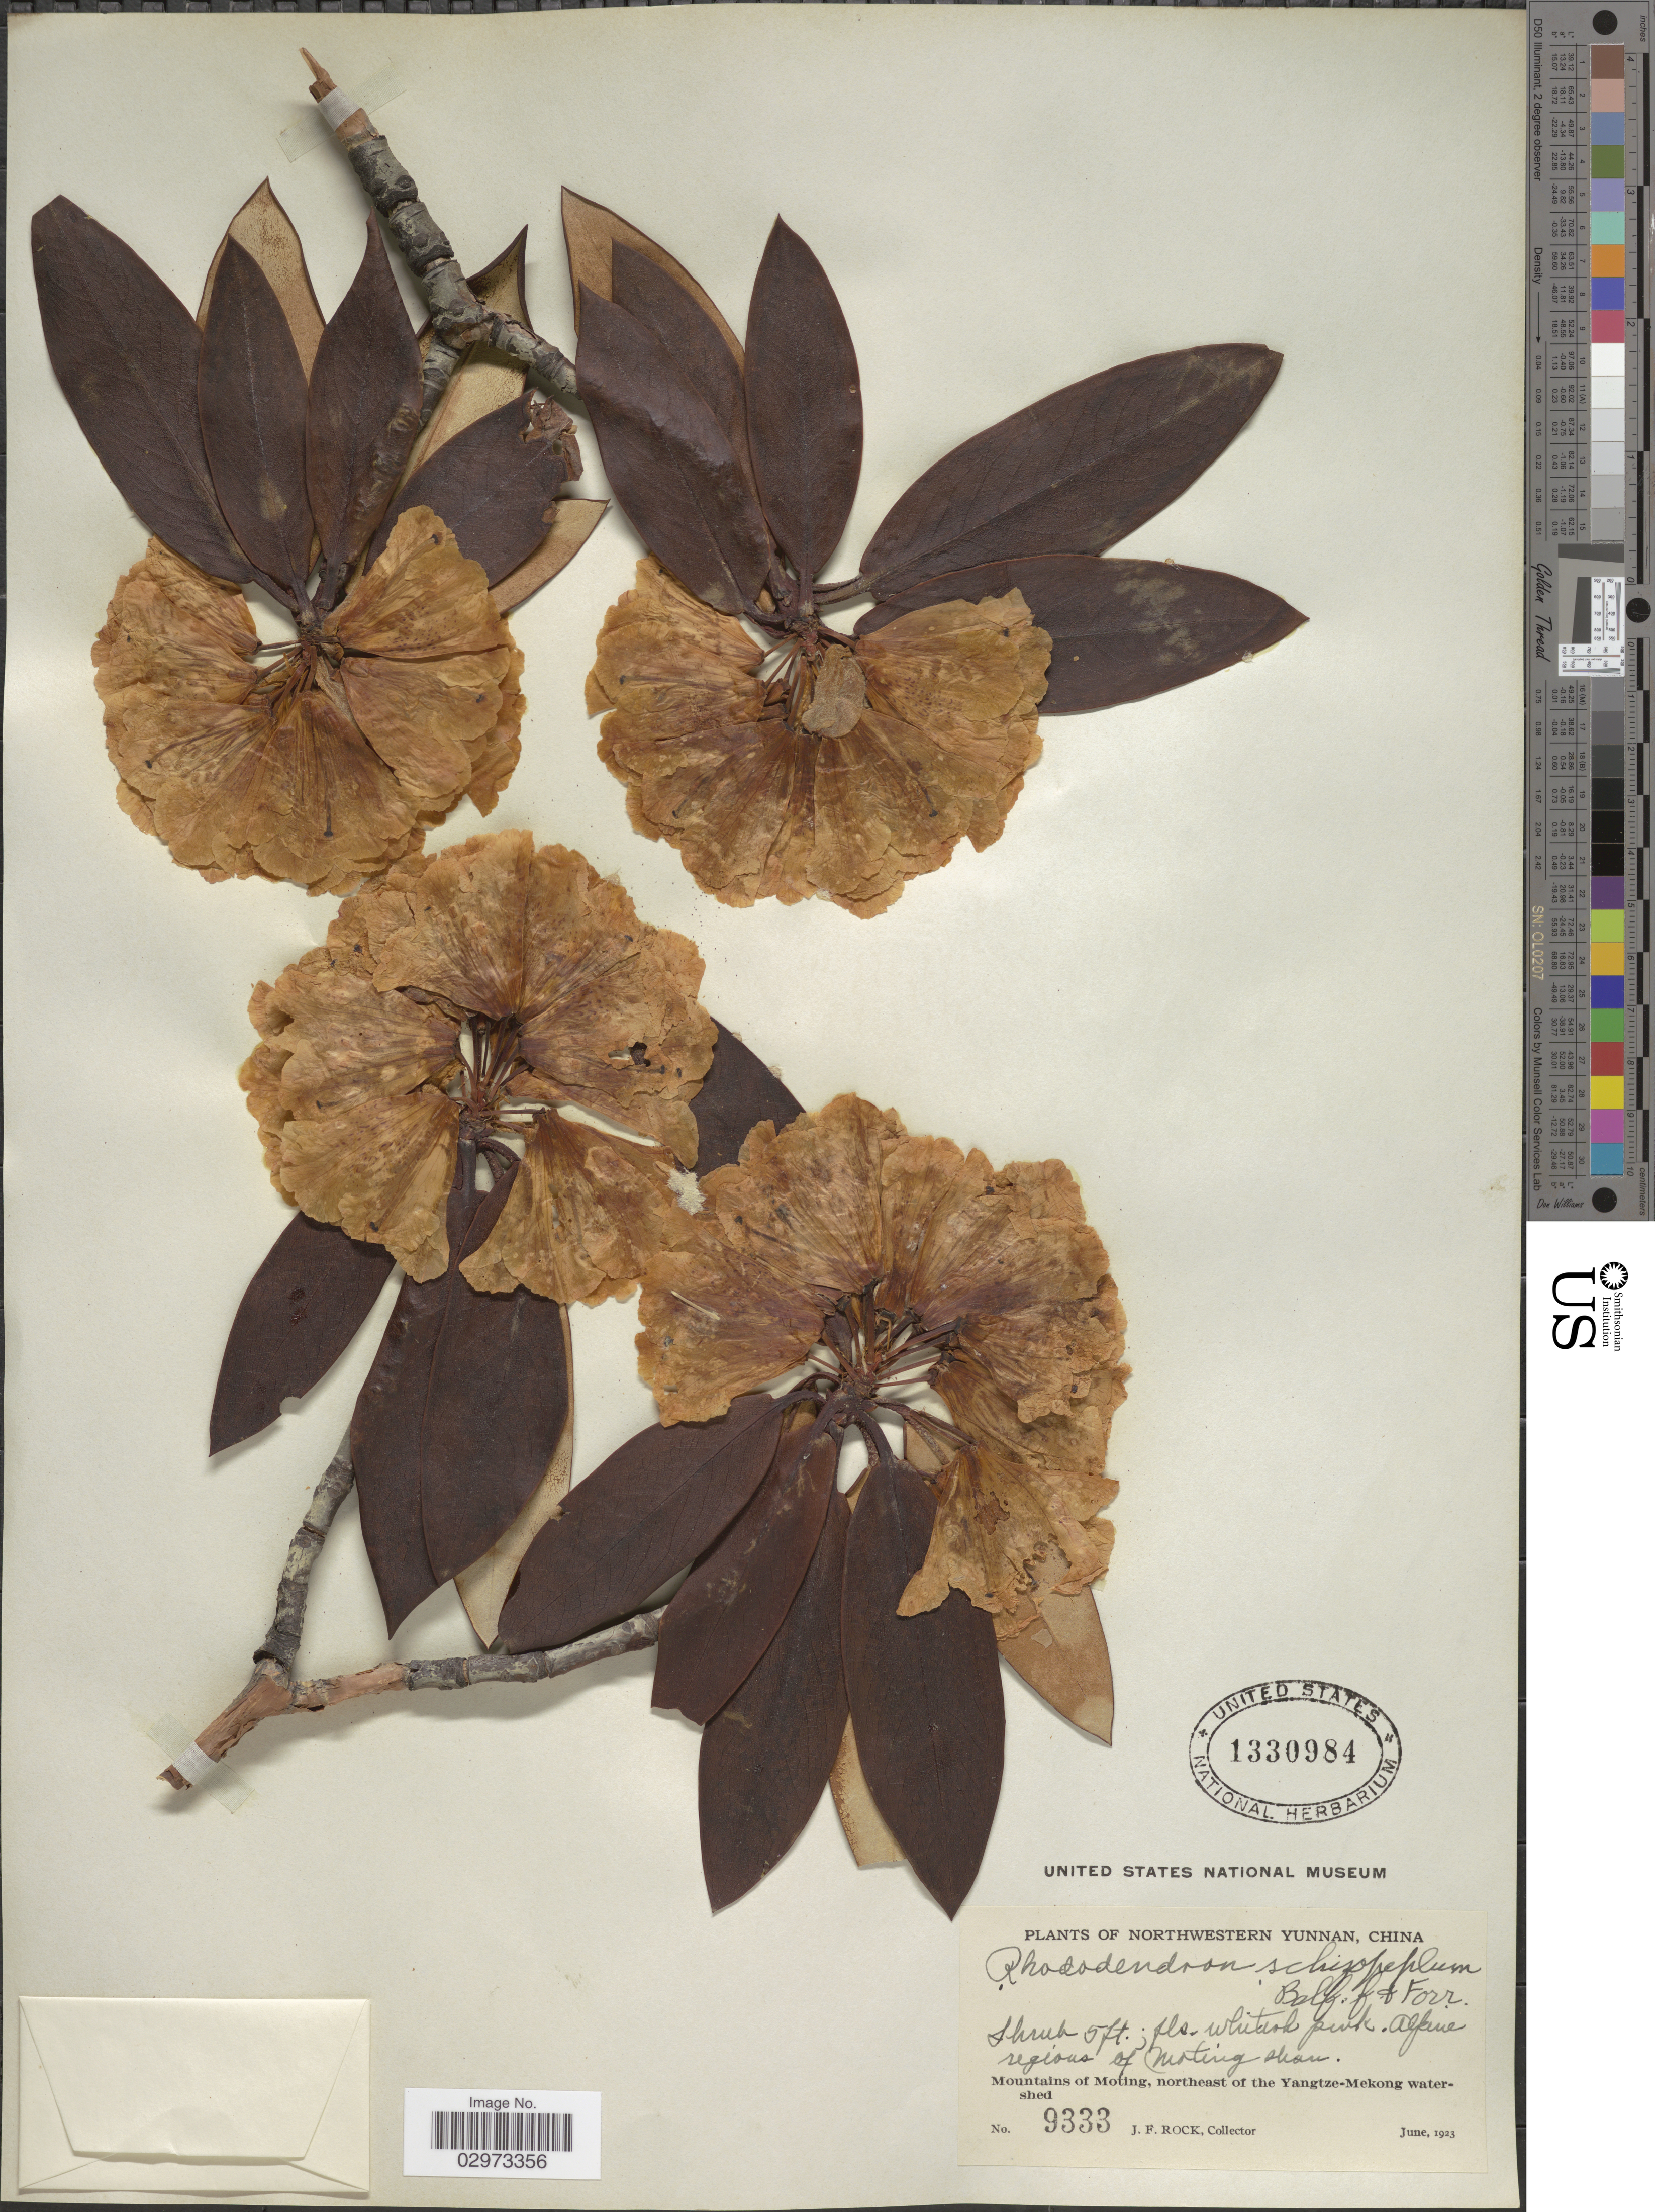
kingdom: Plantae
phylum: Tracheophyta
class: Magnoliopsida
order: Ericales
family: Ericaceae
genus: Rhododendron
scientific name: Rhododendron schizopeplum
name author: Balf. f. & Forrest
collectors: J. Rock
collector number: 9333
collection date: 1923-06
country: China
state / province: Yunnan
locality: Northwestern Yunnan. Alpine regions of Moting shan. Mountains of Moting, northeast of the Yangtze-Mekong watershed.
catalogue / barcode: US 1330984